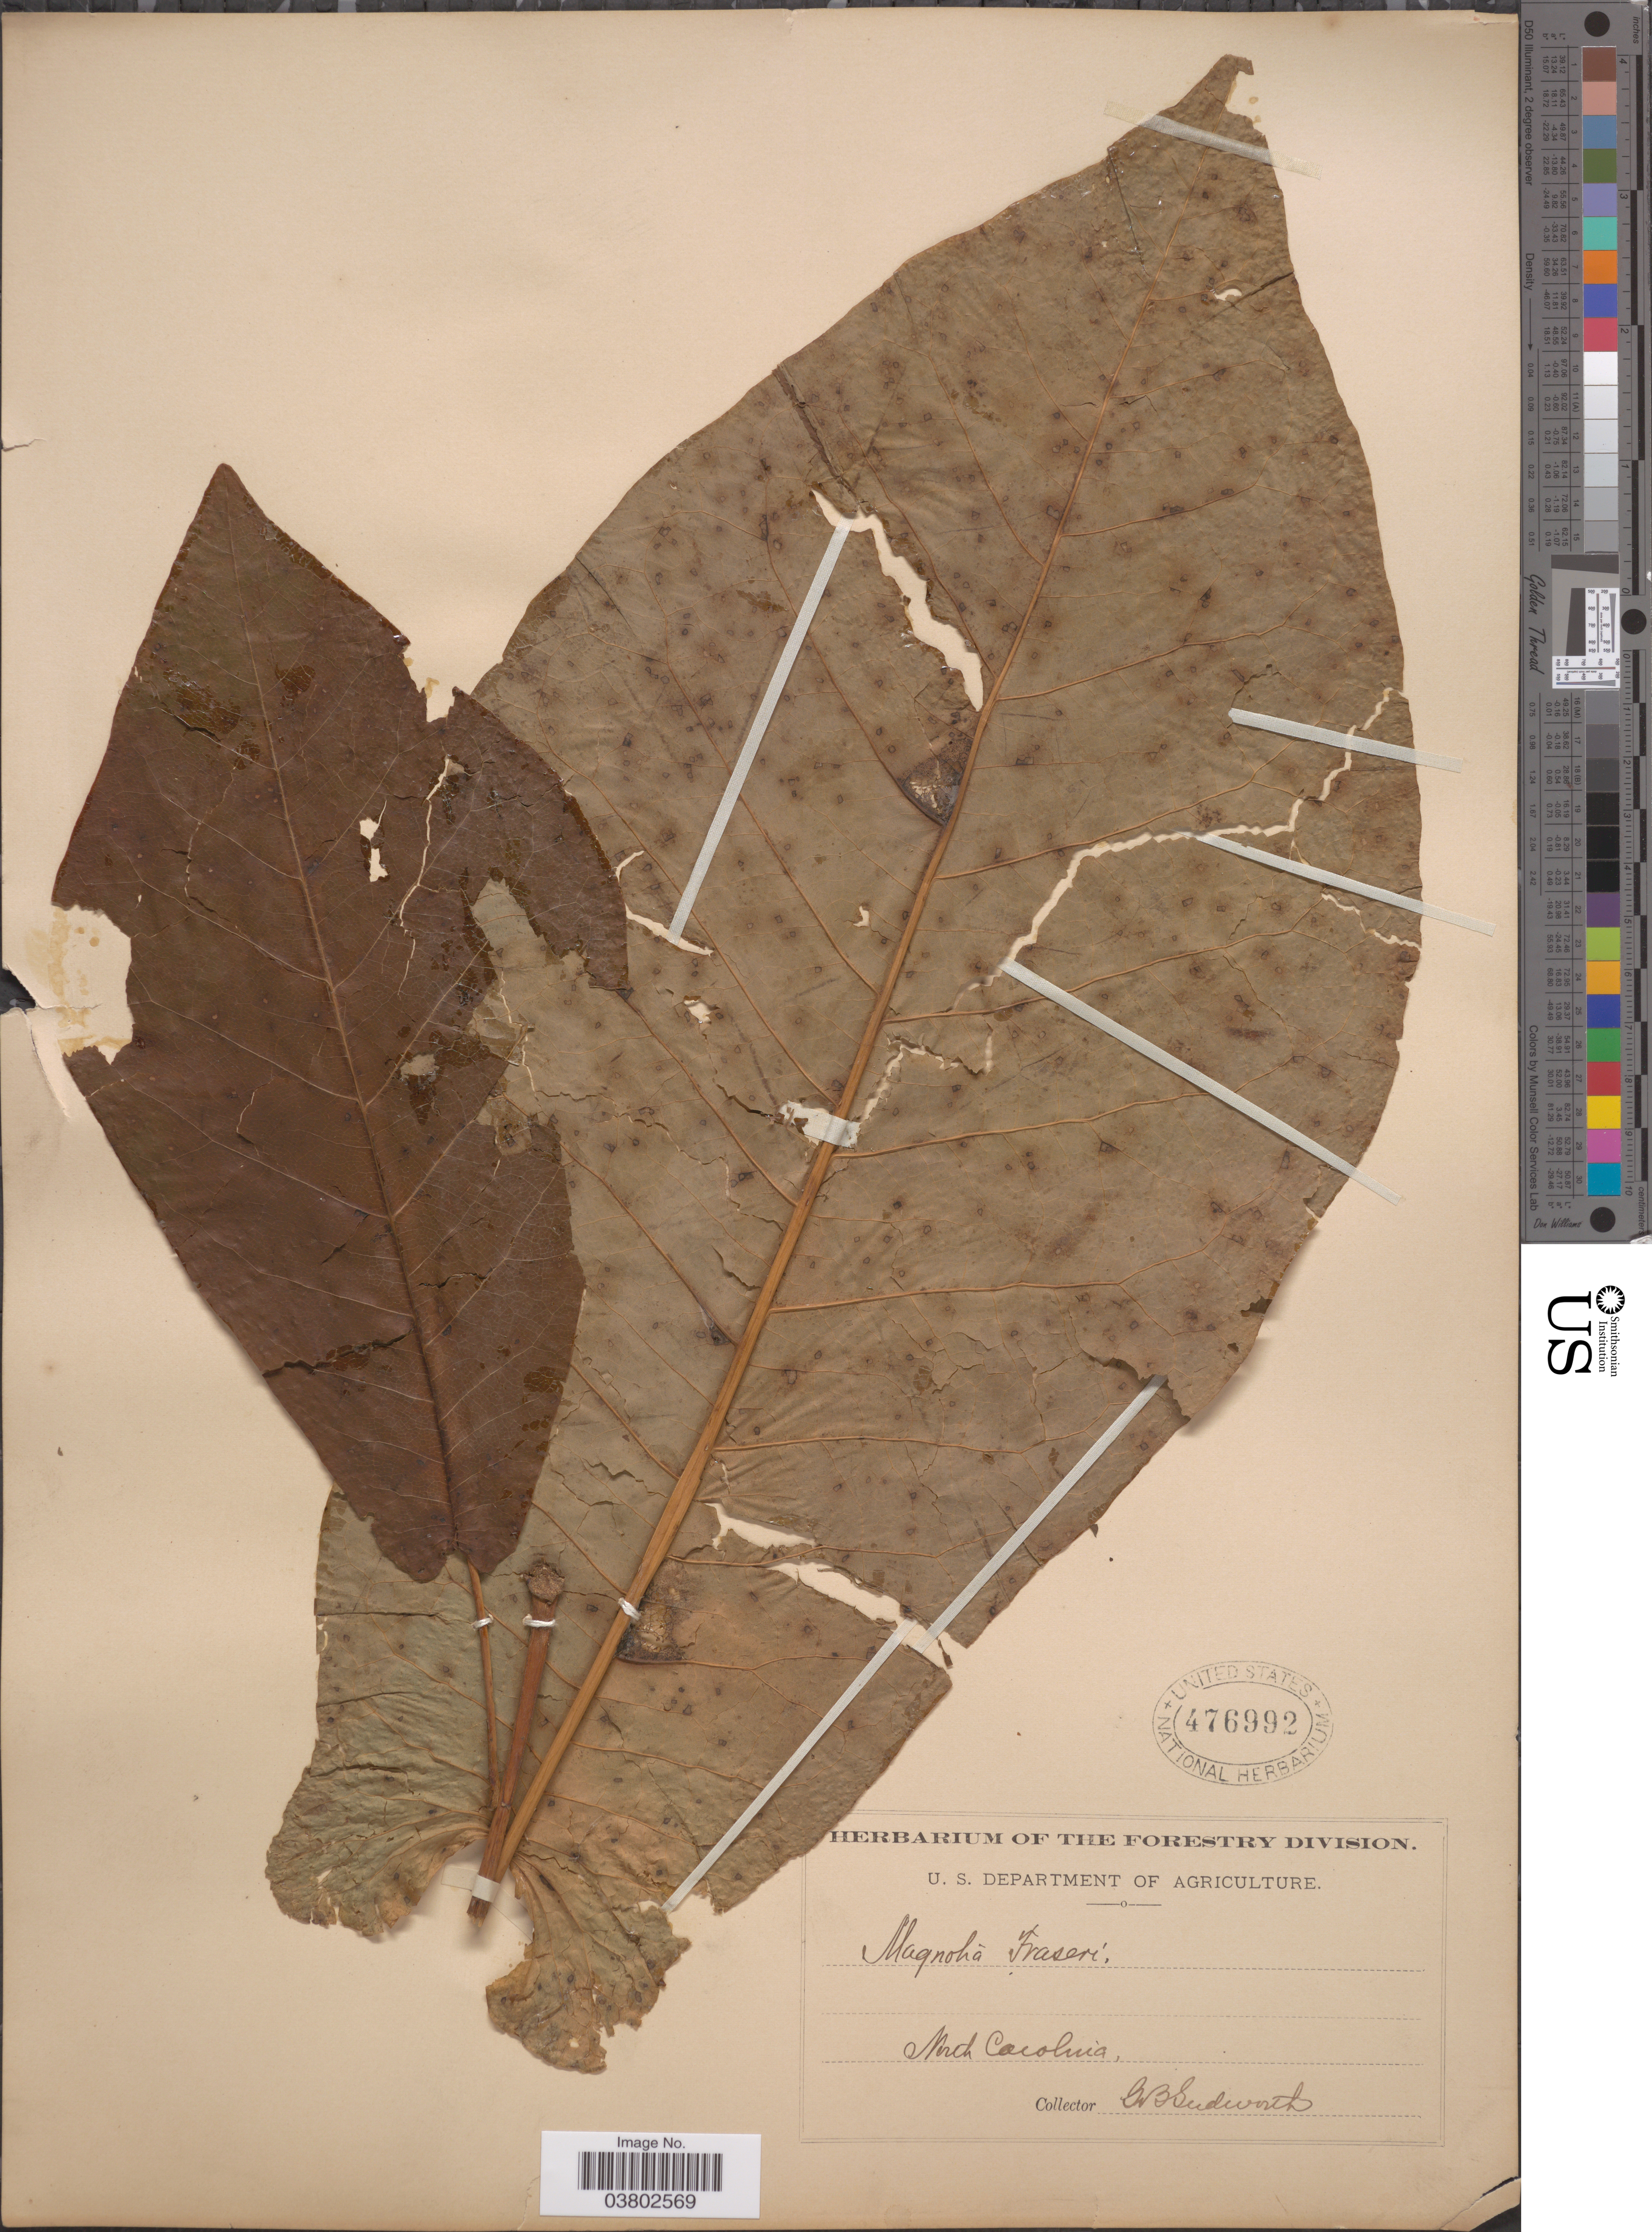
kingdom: Plantae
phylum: Tracheophyta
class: Magnoliopsida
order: Magnoliales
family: Magnoliaceae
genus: Magnolia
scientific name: Magnolia fraseri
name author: Walter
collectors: G. B. Sudworth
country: United States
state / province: North Carolina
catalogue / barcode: US 476992